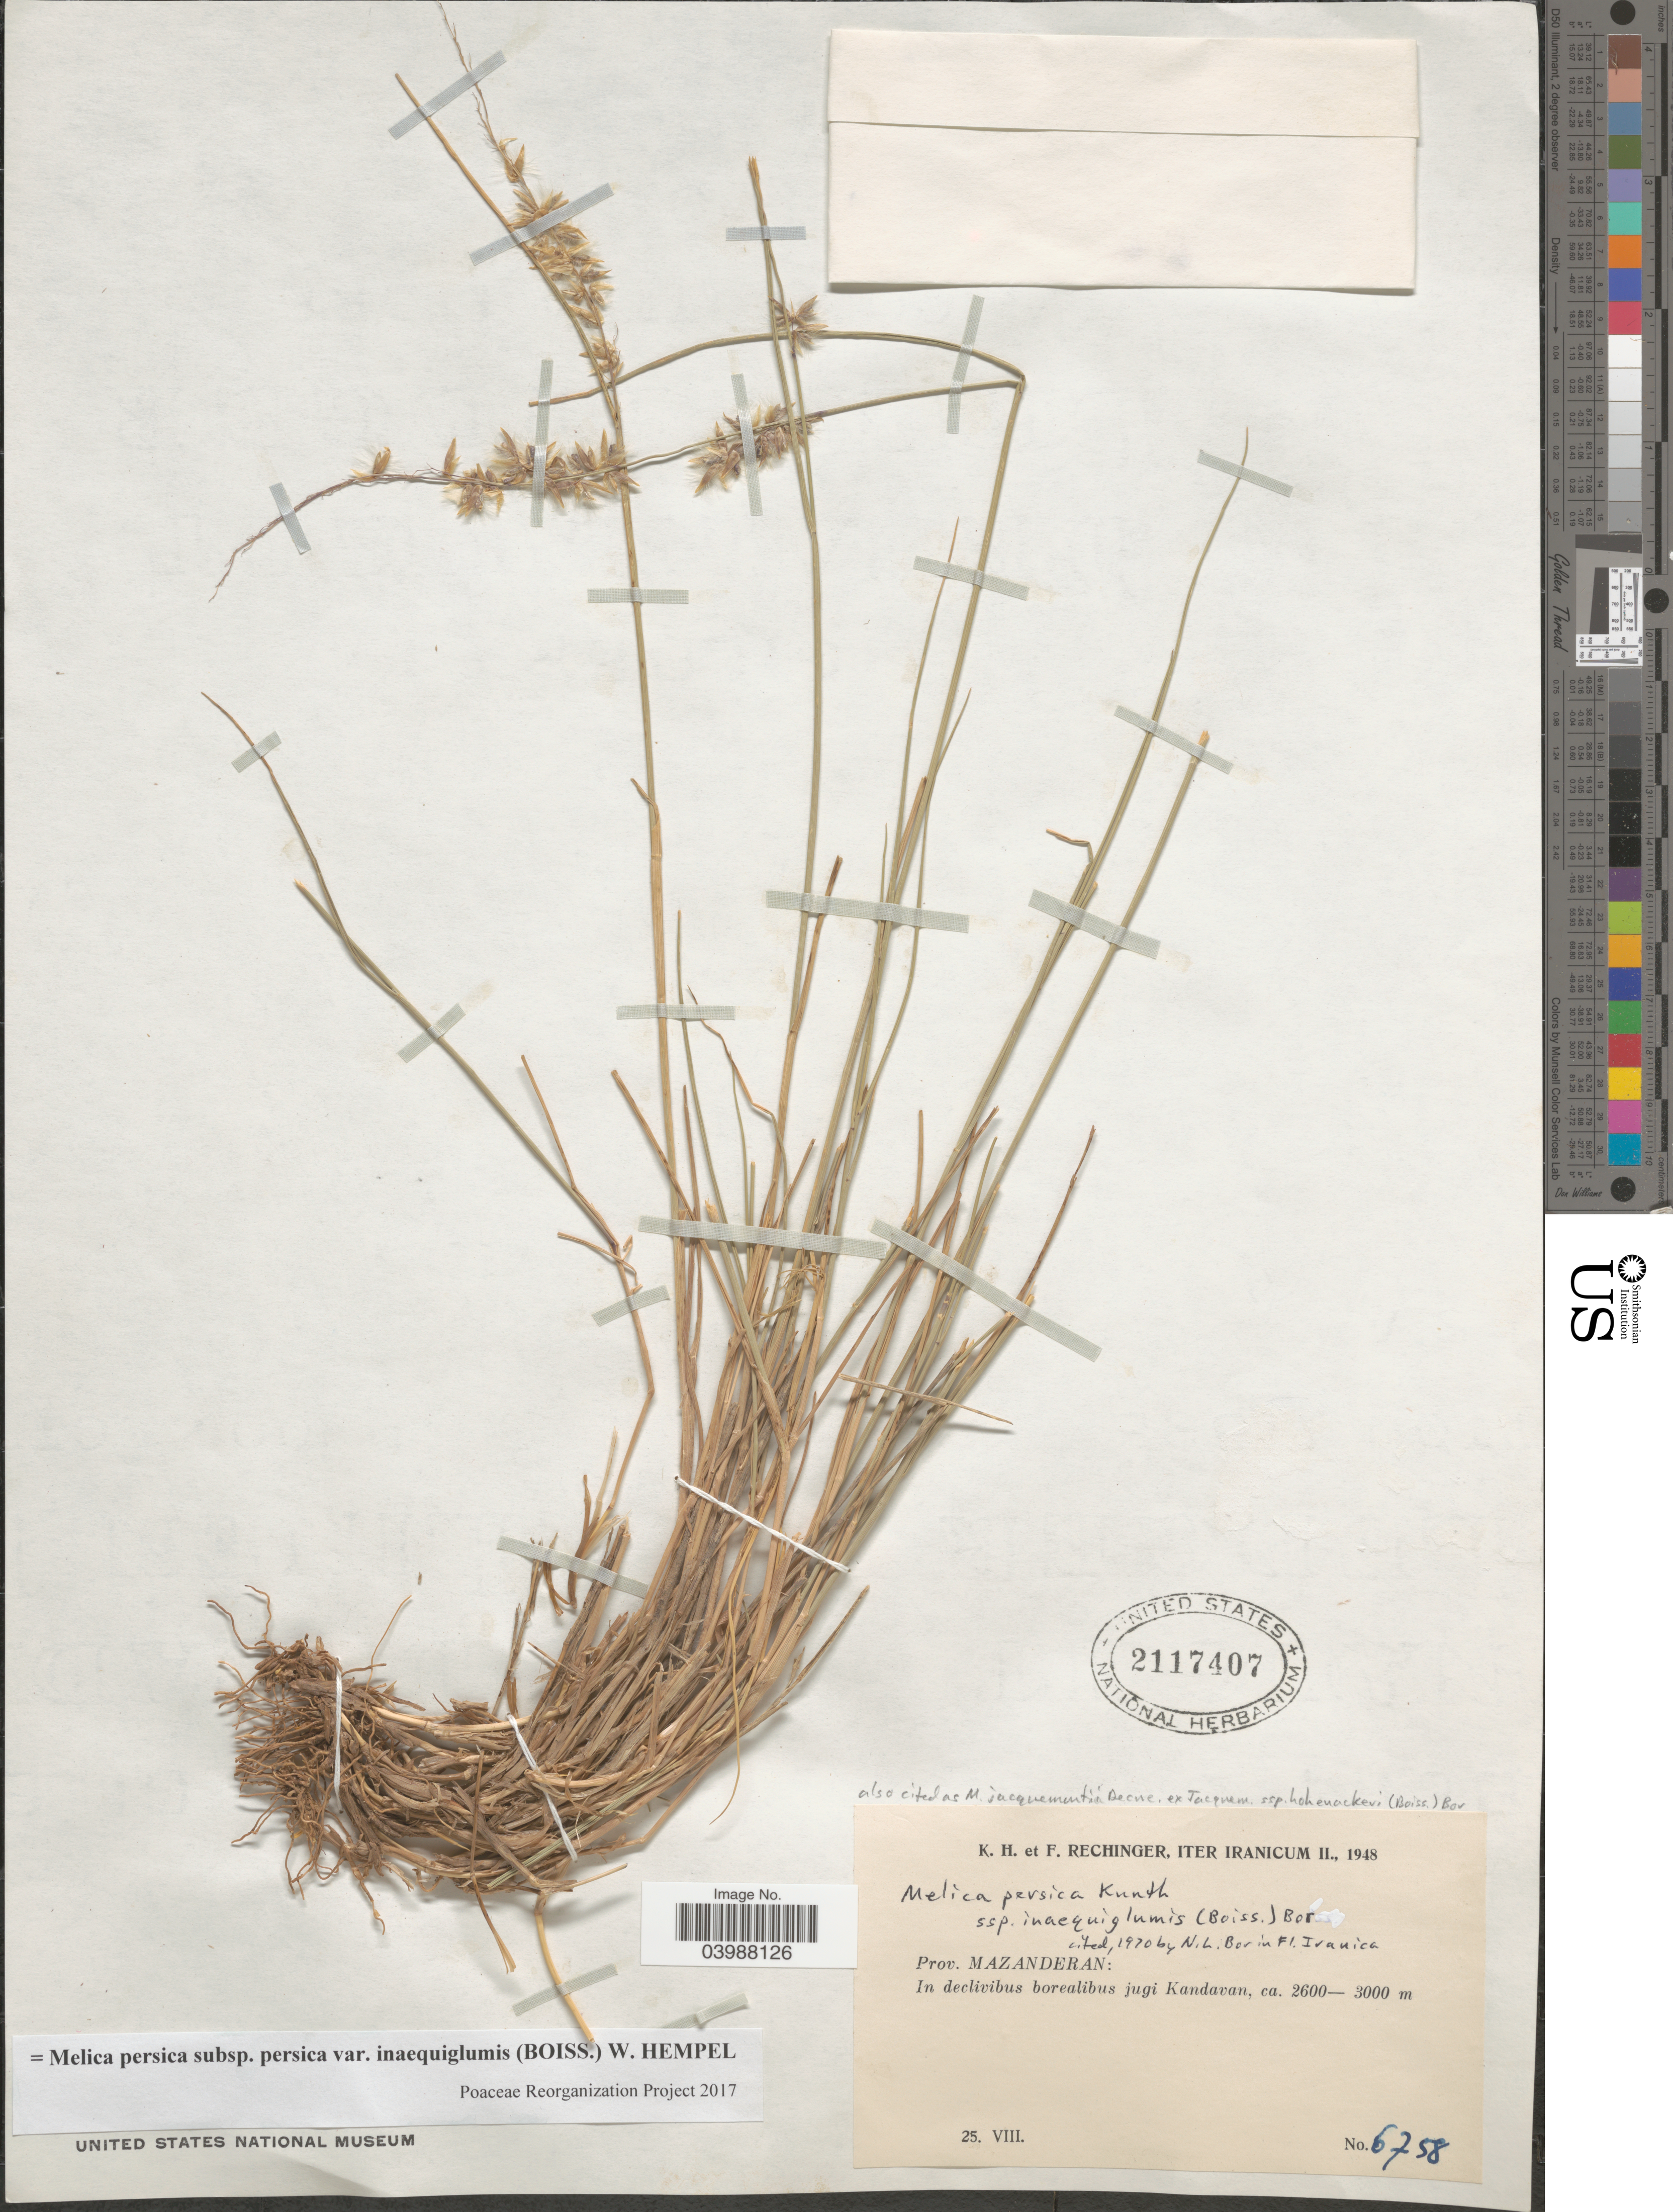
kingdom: Plantae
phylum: Tracheophyta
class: Liliopsida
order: Poales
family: Poaceae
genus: Melica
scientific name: Melica persica subsp. persica var. inaequiglumis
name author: (Boiss) W. Hempel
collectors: K. H. Rechinger & F. Rechinger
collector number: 6758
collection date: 1948-08-25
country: Iran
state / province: Mazandaran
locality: Iter Iranicum. In declivibus borealibus jugi Kandavan.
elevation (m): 2600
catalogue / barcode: US 2117407